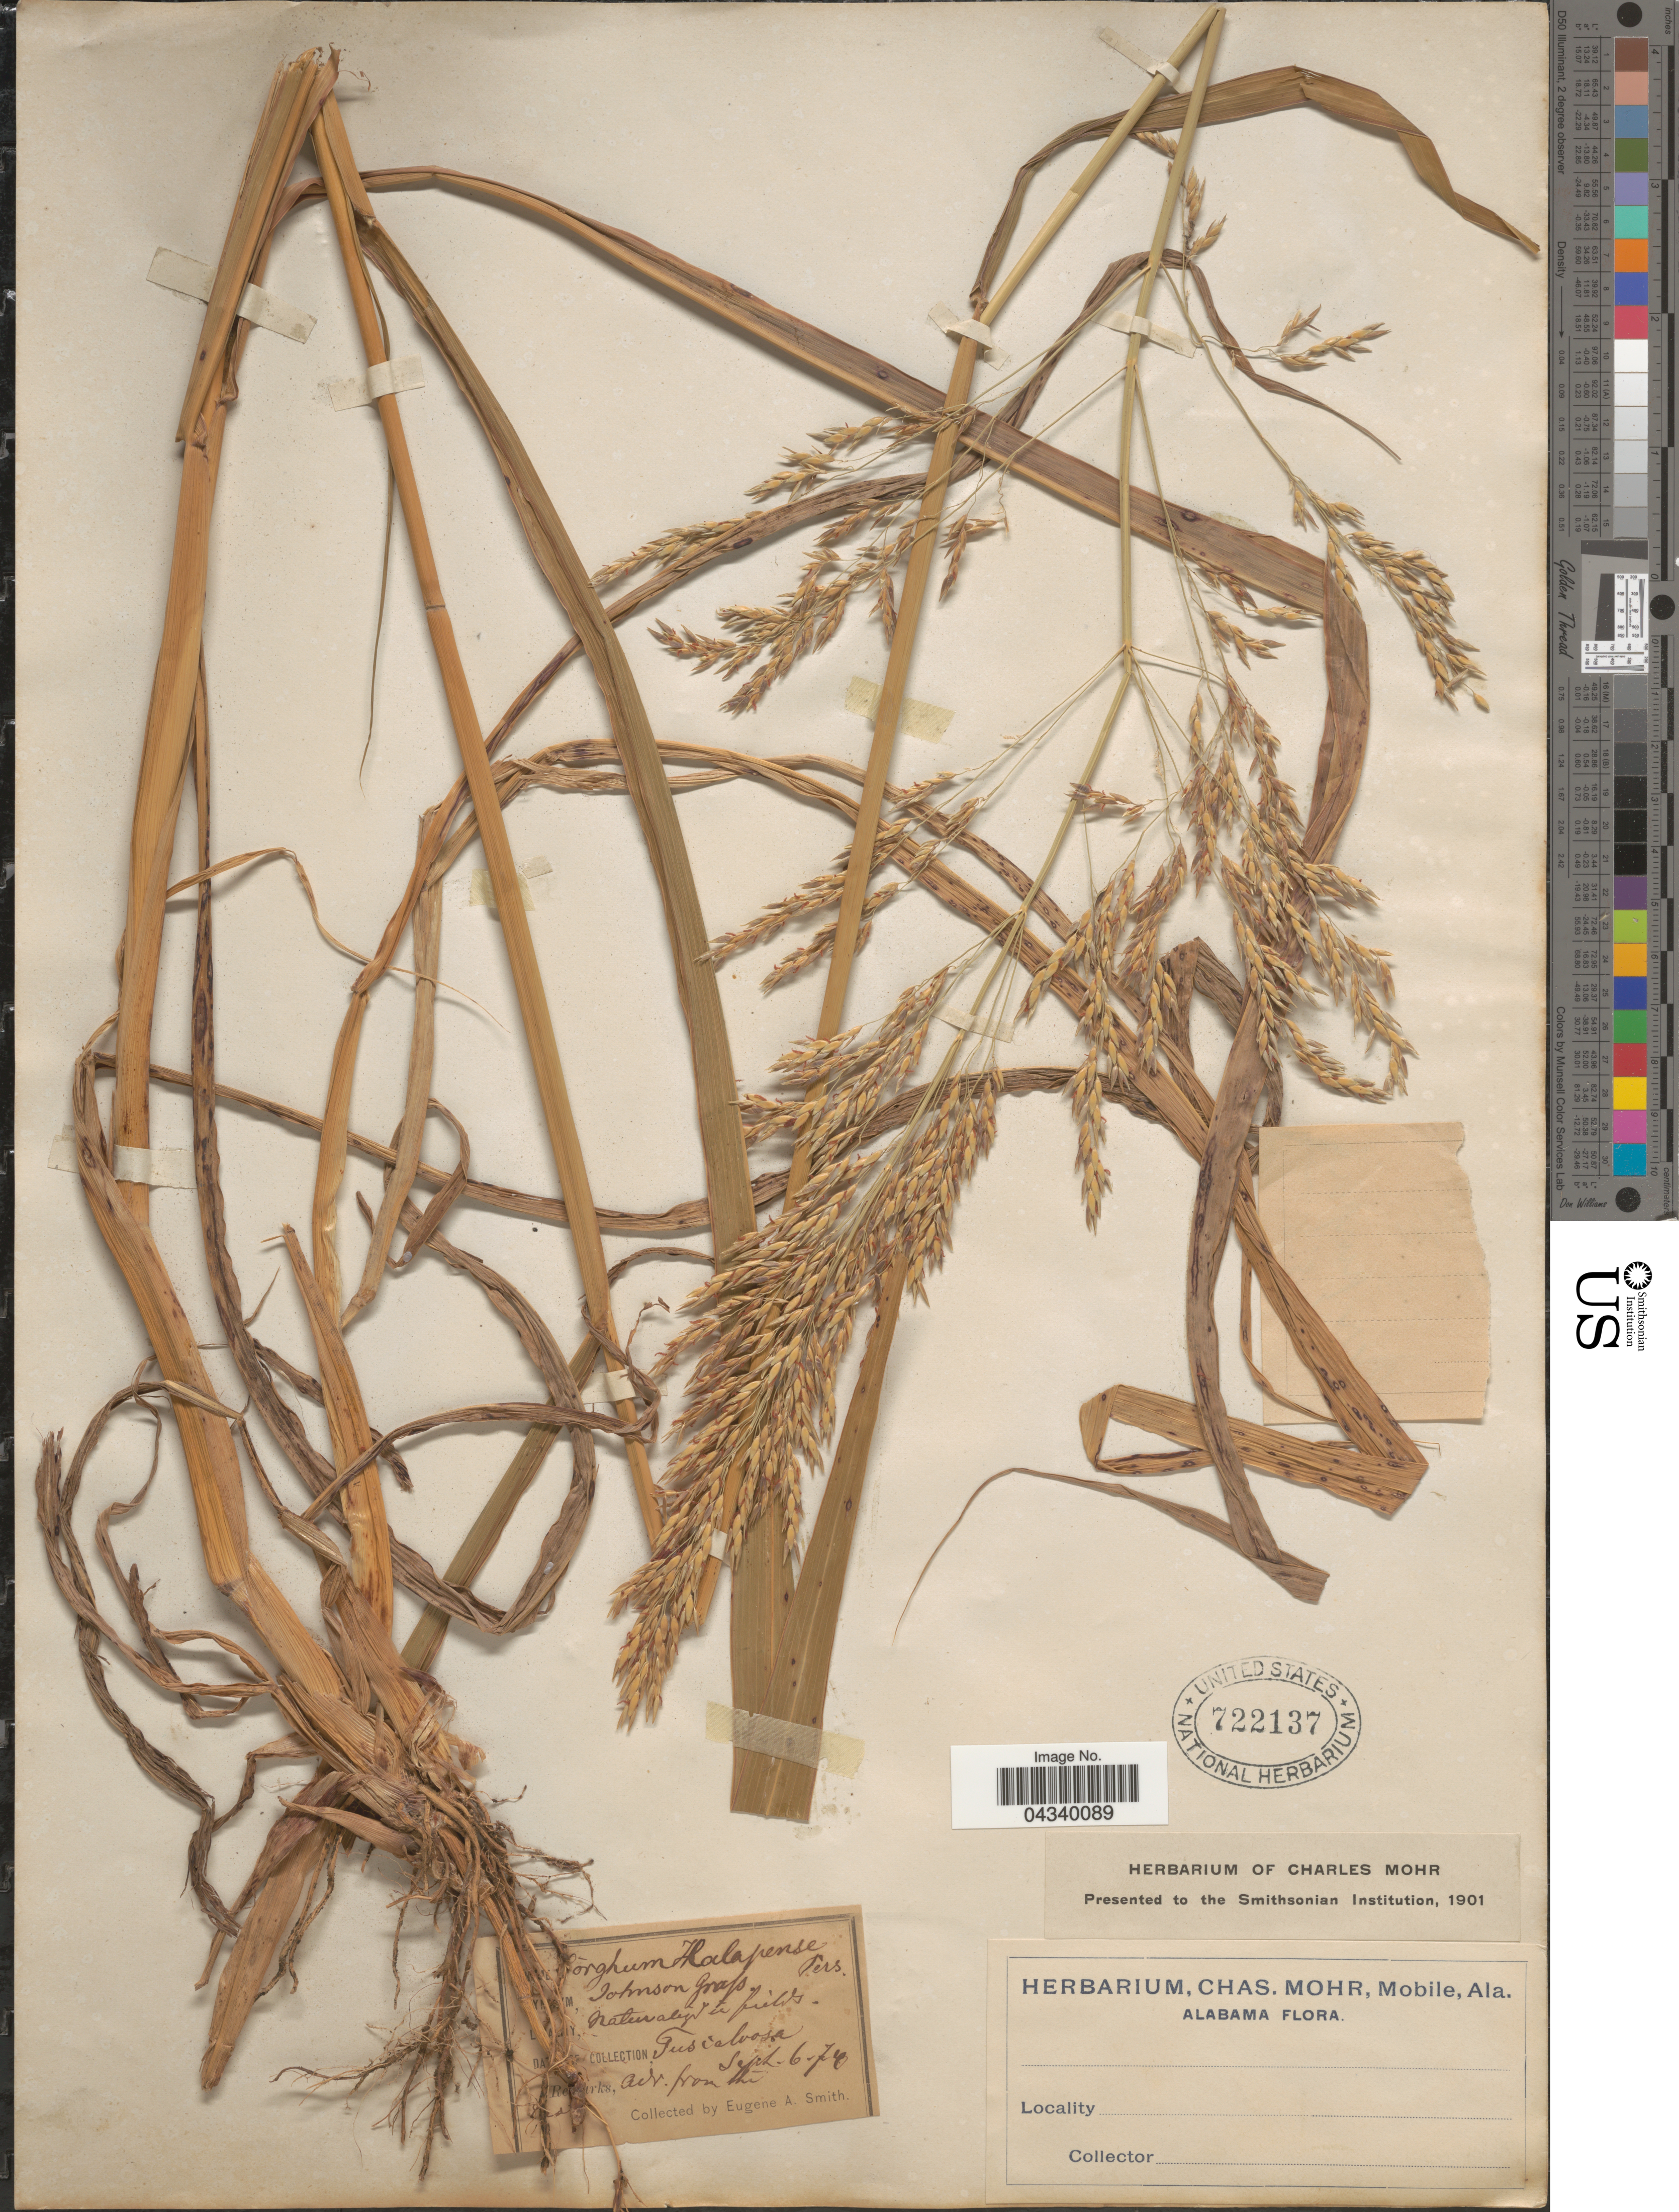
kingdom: Plantae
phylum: Tracheophyta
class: Liliopsida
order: Poales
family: Poaceae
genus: Sorghum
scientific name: Sorghum halepense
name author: (L.) Pers.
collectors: E. A. Smith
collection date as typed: Transcribed d/m/y: 6/9/74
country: United States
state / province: Alabama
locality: Tuscaloosa.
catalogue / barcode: US 722137